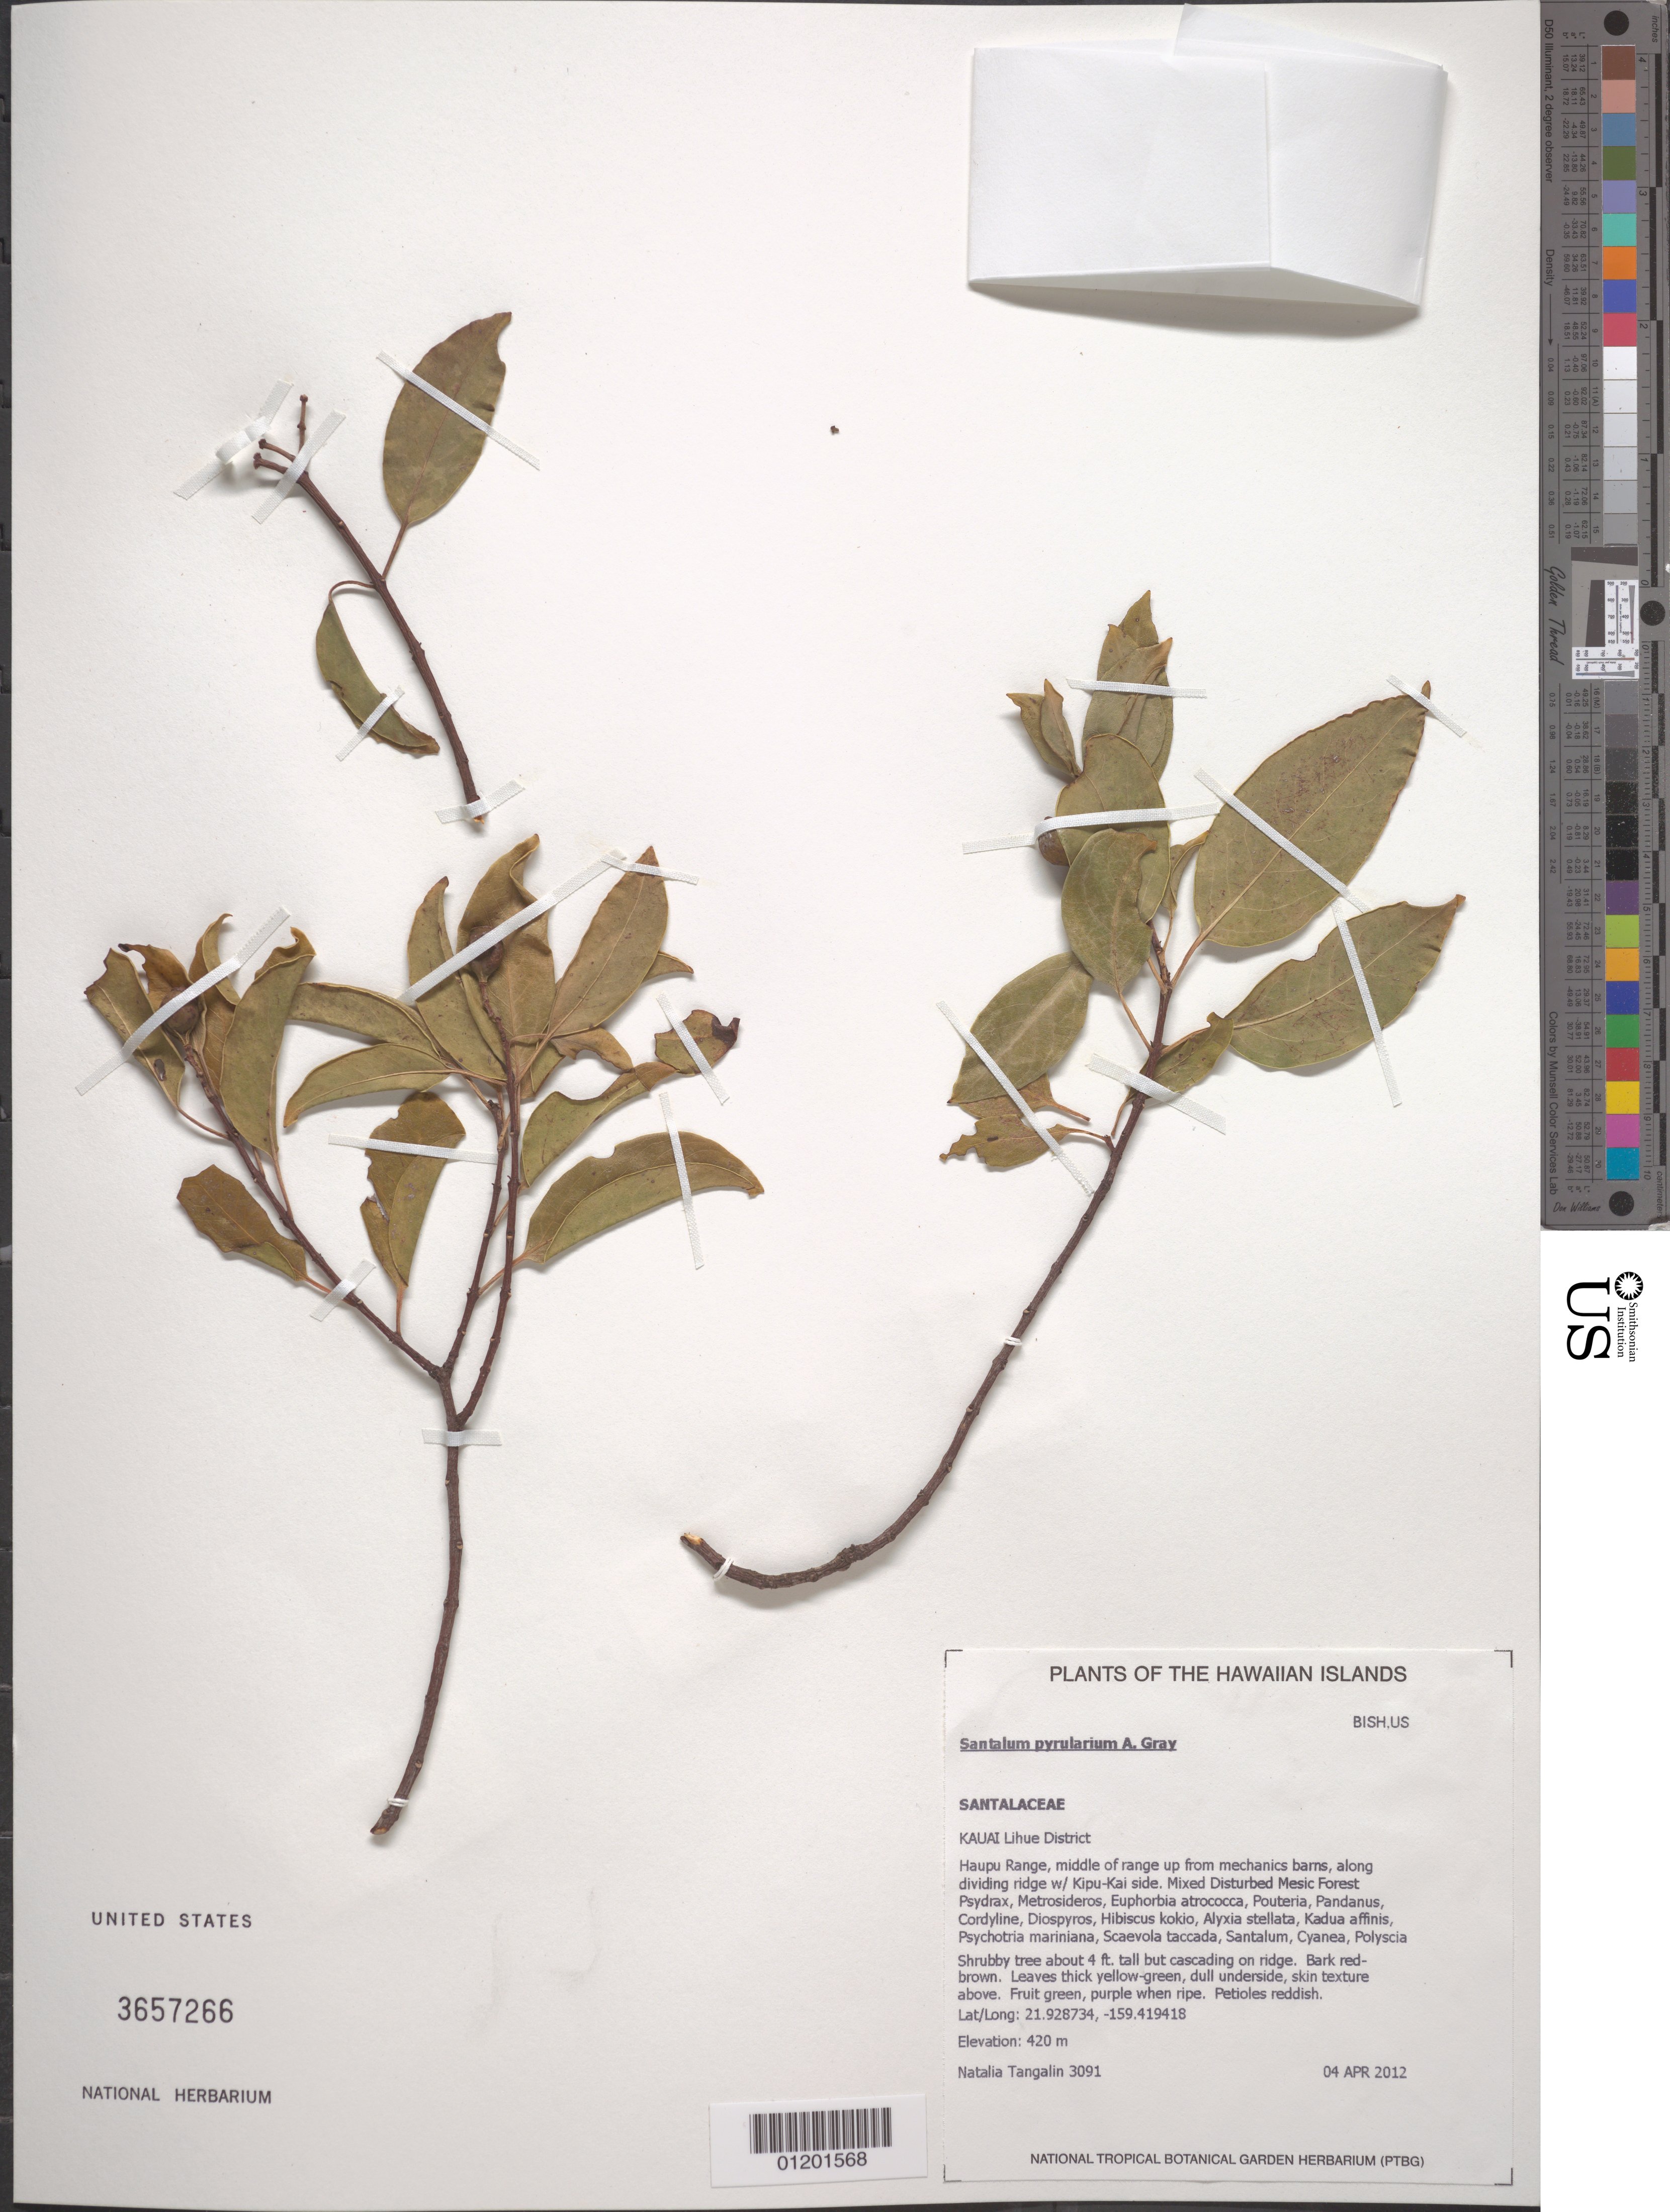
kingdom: Plantae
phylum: Tracheophyta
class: Magnoliopsida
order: Santalales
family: Santalaceae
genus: Santalum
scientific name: Santalum pyrularium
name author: A. Gray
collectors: N. Tangalin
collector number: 3091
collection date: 2012-04-04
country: United States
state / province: Hawaii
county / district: Kauai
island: Kaua'i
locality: Lihue District, Haupu Range, middle of range up from mechanics barns, along dividing ridge w/Kipu-Kai side.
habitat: Mixed disturbed mesic forest.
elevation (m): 420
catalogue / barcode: US 3657266